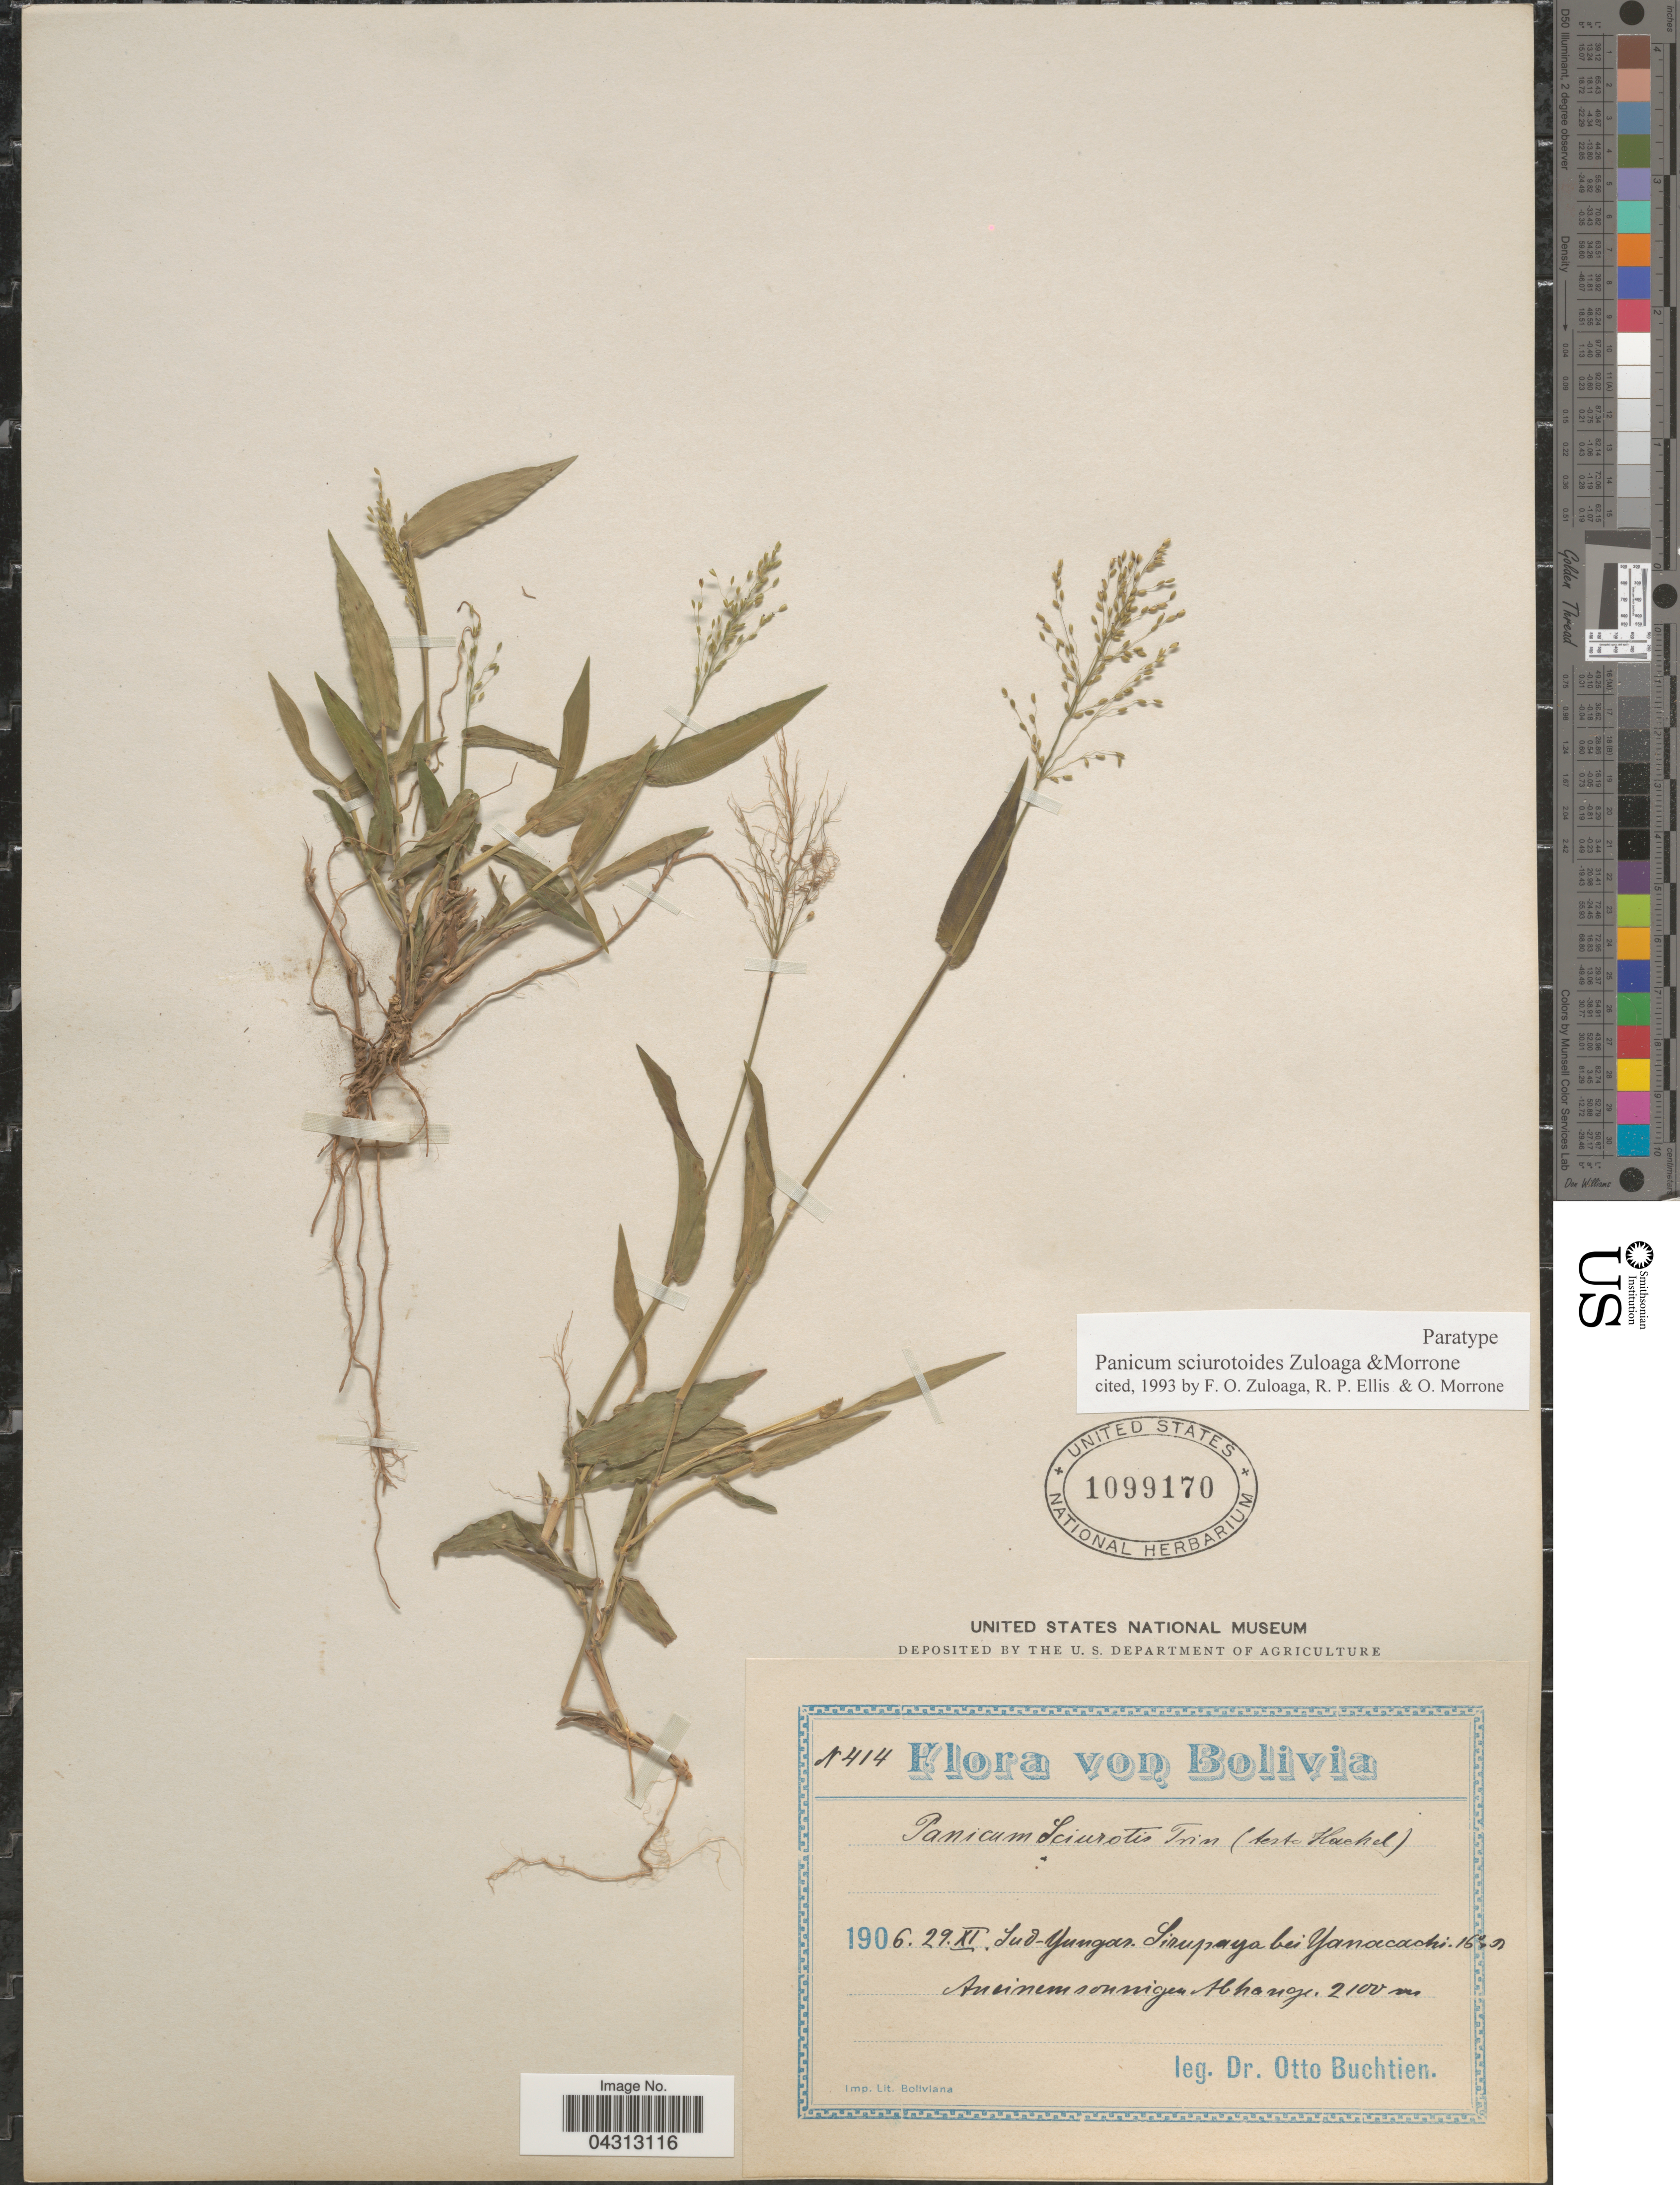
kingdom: Plantae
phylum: Tracheophyta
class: Liliopsida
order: Poales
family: Poaceae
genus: Dichanthelium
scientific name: Dichanthelium sciurotoides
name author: (Zuloaga & Morrone) Davidse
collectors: O. Buchtien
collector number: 414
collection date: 1906-11-29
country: Bolivia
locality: Sud-Yungas. Sirupaya bei Yanacachi.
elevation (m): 2100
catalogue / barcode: US 1099170